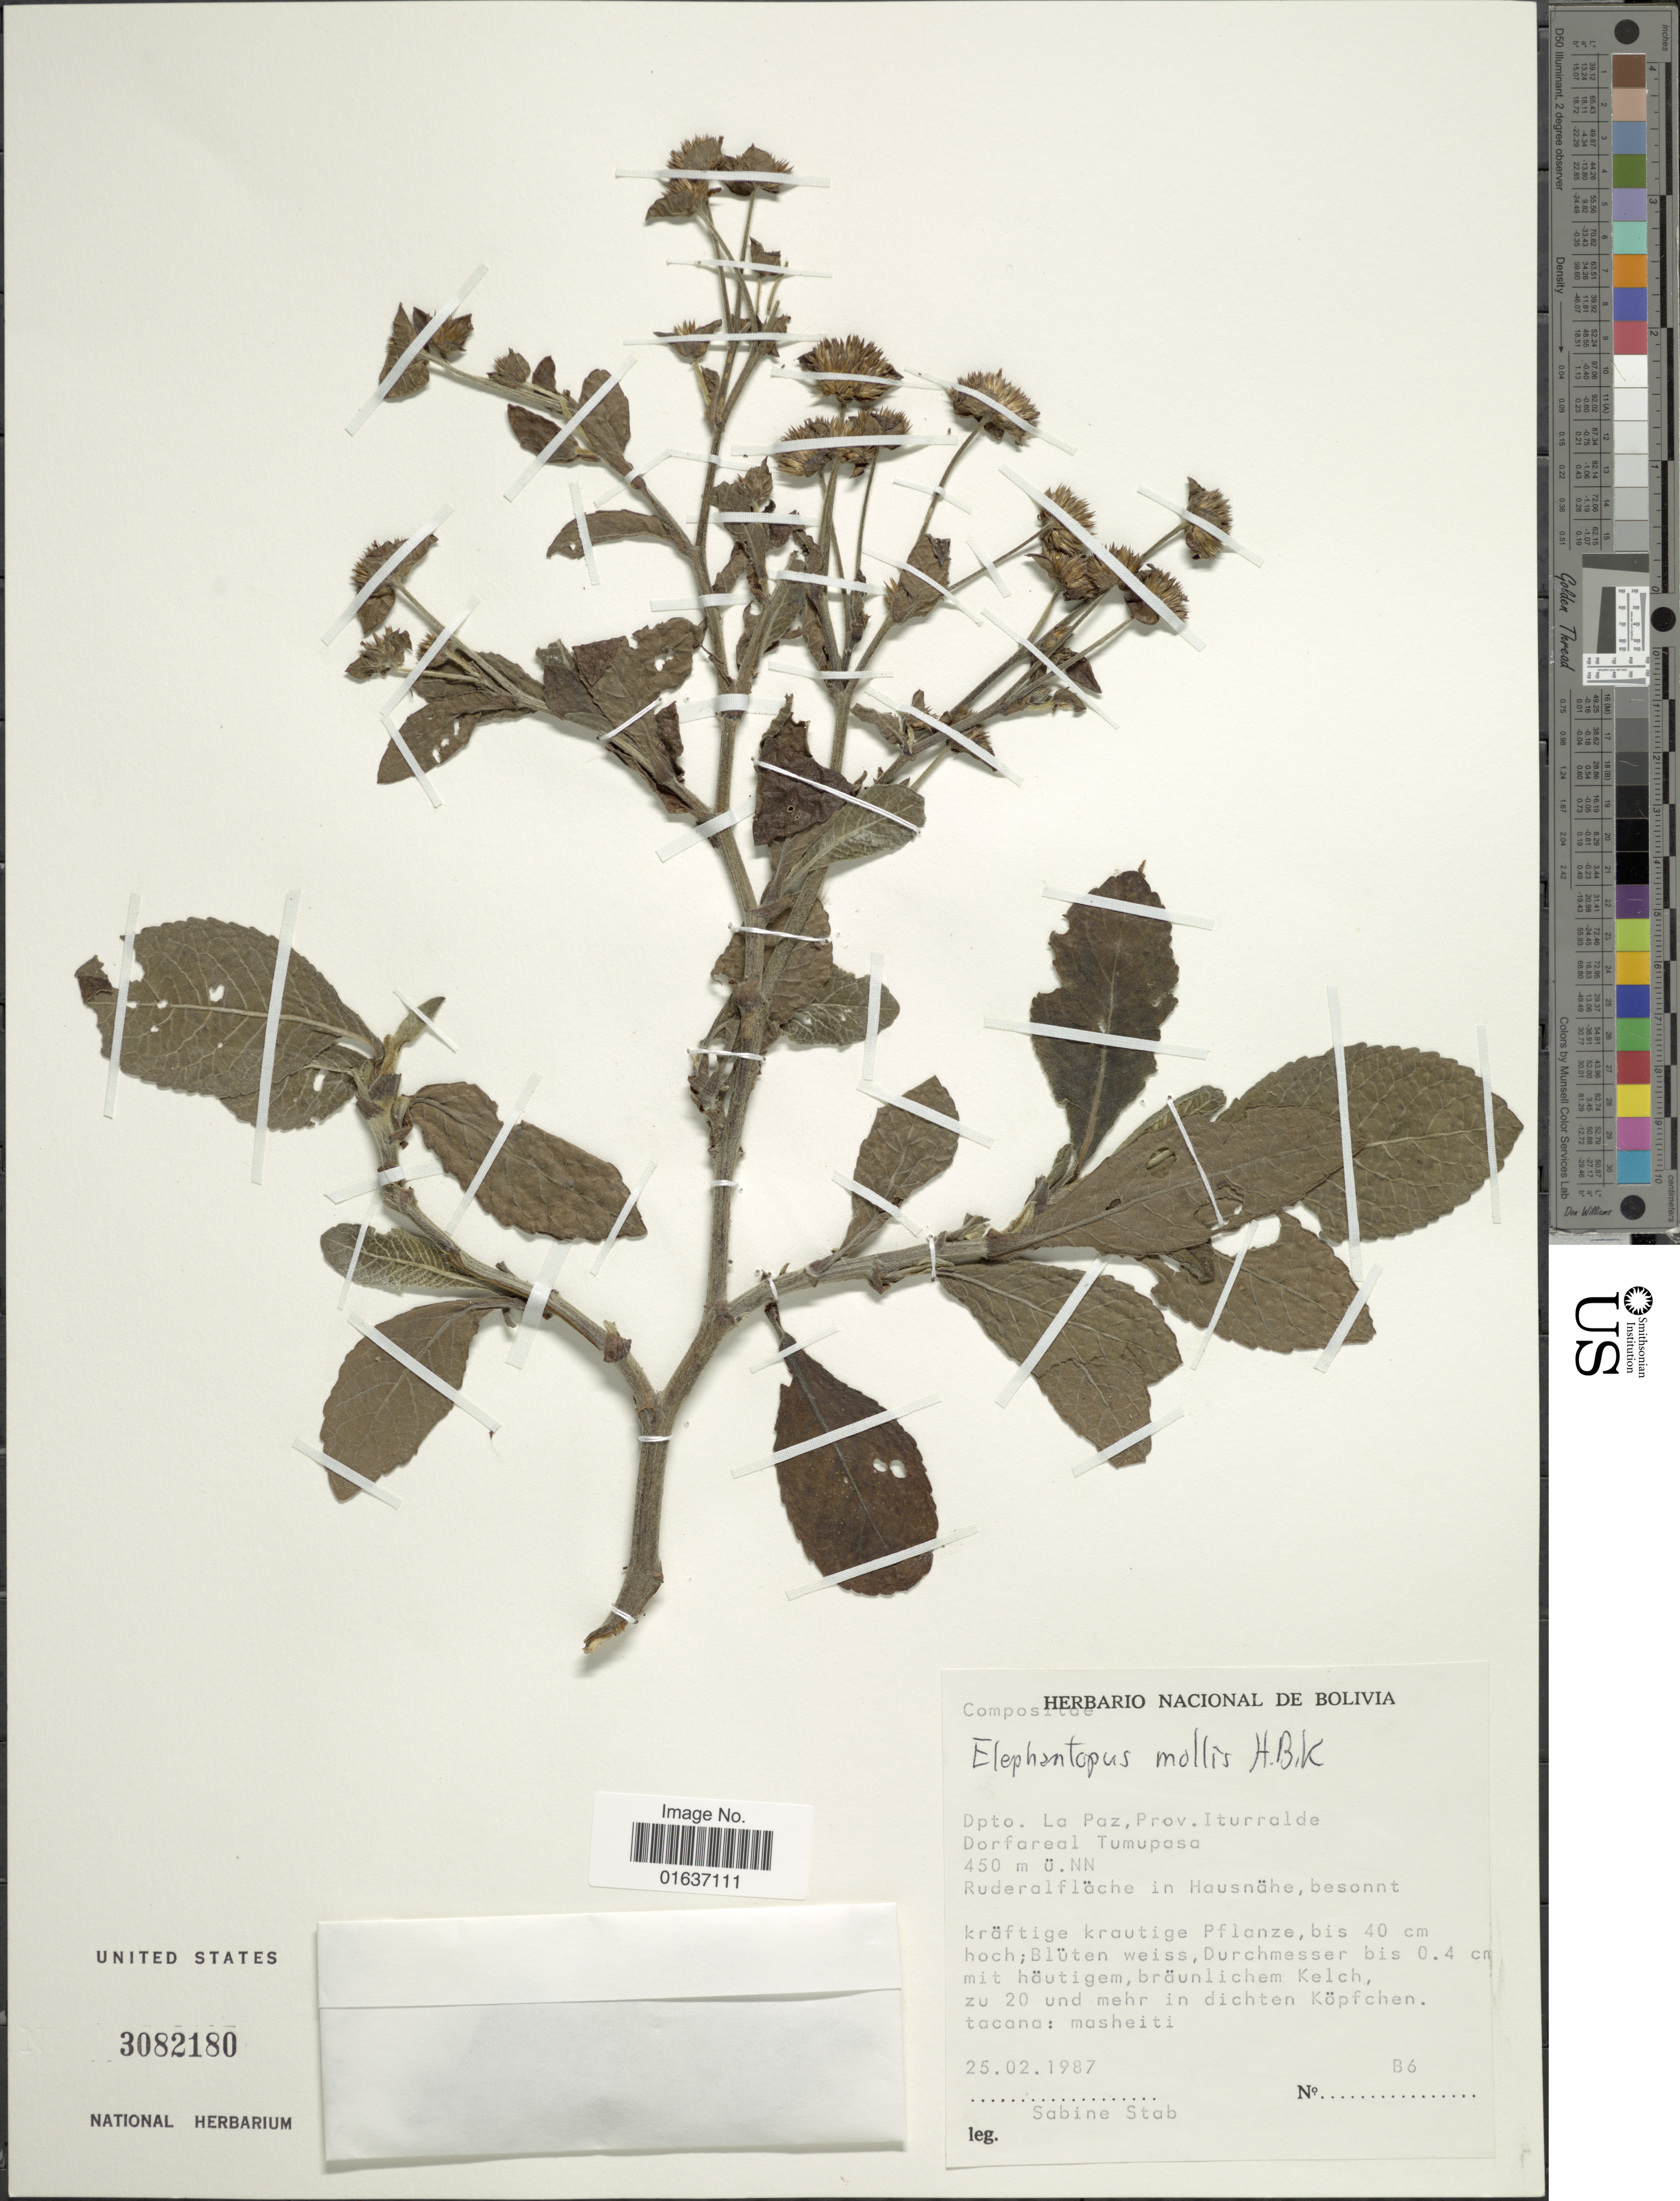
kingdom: Plantae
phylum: Tracheophyta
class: Magnoliopsida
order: Asterales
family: Asteraceae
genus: Elephantopus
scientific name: Elephantopus mollis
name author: Kunth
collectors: S. Stab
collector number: B6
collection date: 1987-02-25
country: Bolivia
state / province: La Paz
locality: Prov. Iturralde, Dorfareal Tumupasa, Ruderalfläche in Hausnähe, besonnt, zu 20 und mehr in dichten Köpfchen, tacana: masheiti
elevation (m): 450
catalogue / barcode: US 3082180